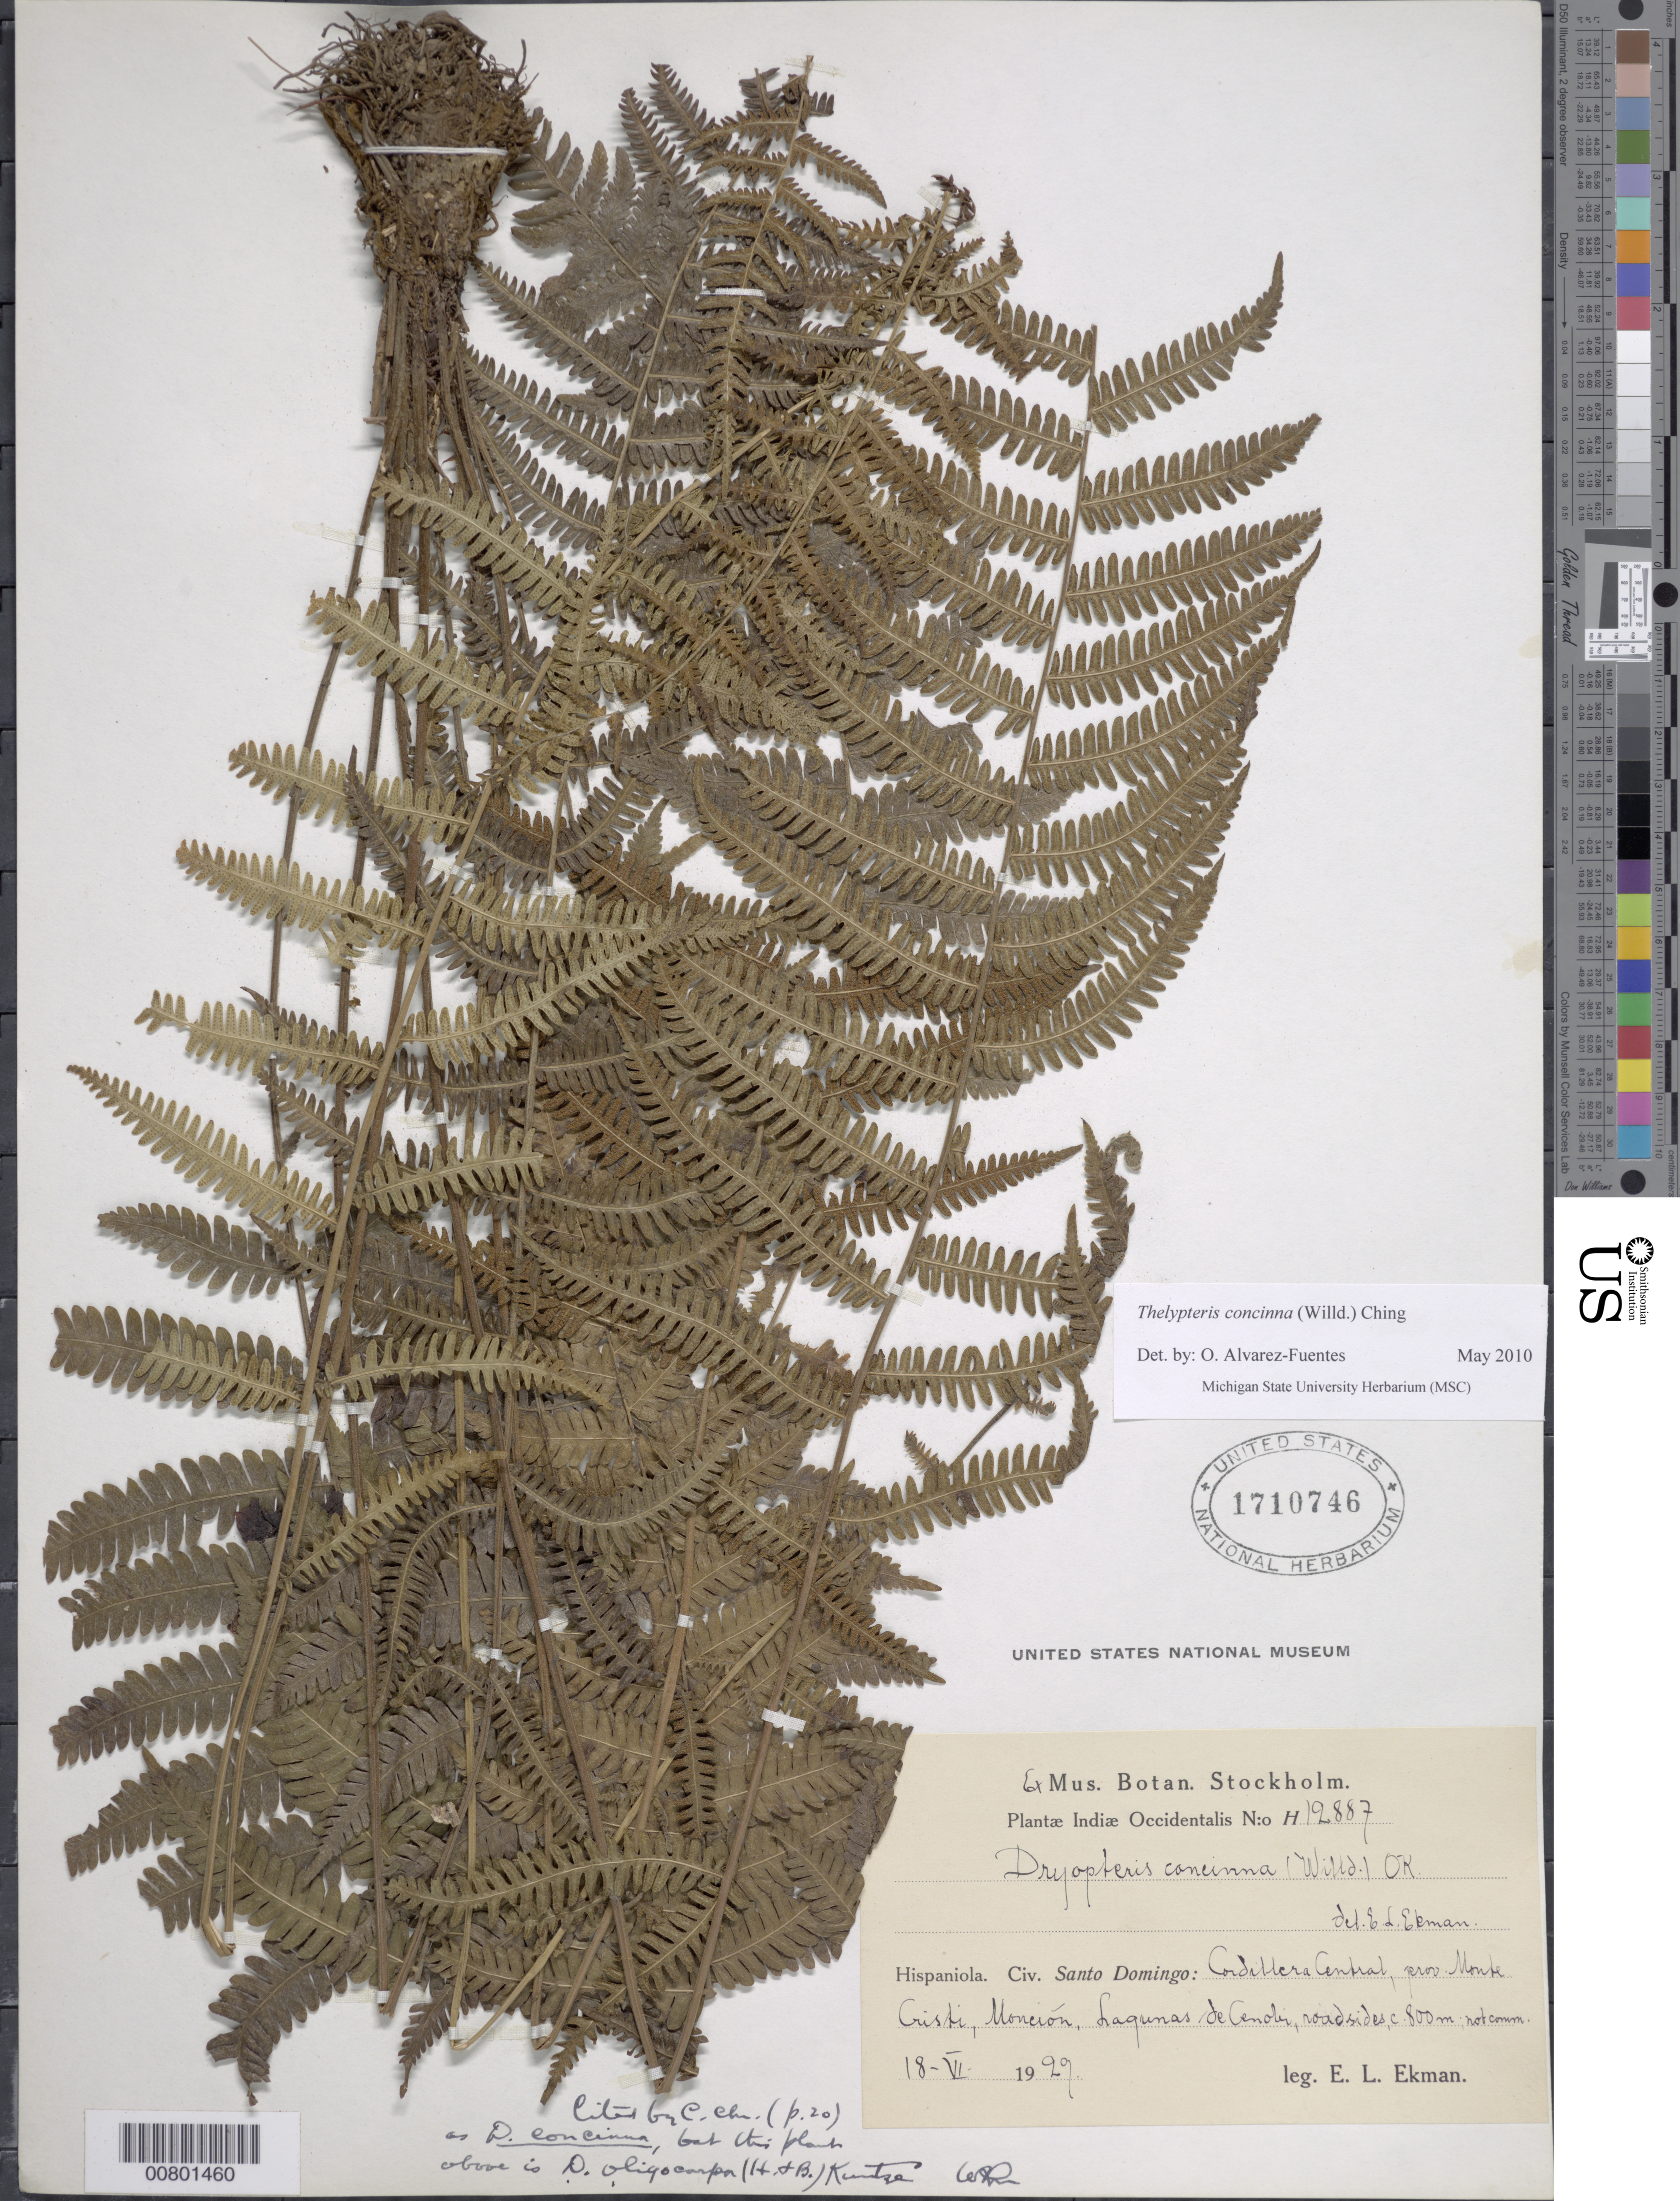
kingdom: Plantae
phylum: Tracheophyta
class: Polypodiopsida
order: Polypodiales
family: Thelypteridaceae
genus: Amauropelta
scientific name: Amauropelta concinna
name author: (Willd.) Pic. Serm.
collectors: E. L. Ekman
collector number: H 128887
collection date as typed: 18 Jun 1929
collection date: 1929-06-18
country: Dominican Republic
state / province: Monte Cristi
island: Hispaniola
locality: Cordillera Central; Monción, Lagunas de Cenobi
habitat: Roadside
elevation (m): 800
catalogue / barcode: US 1710746